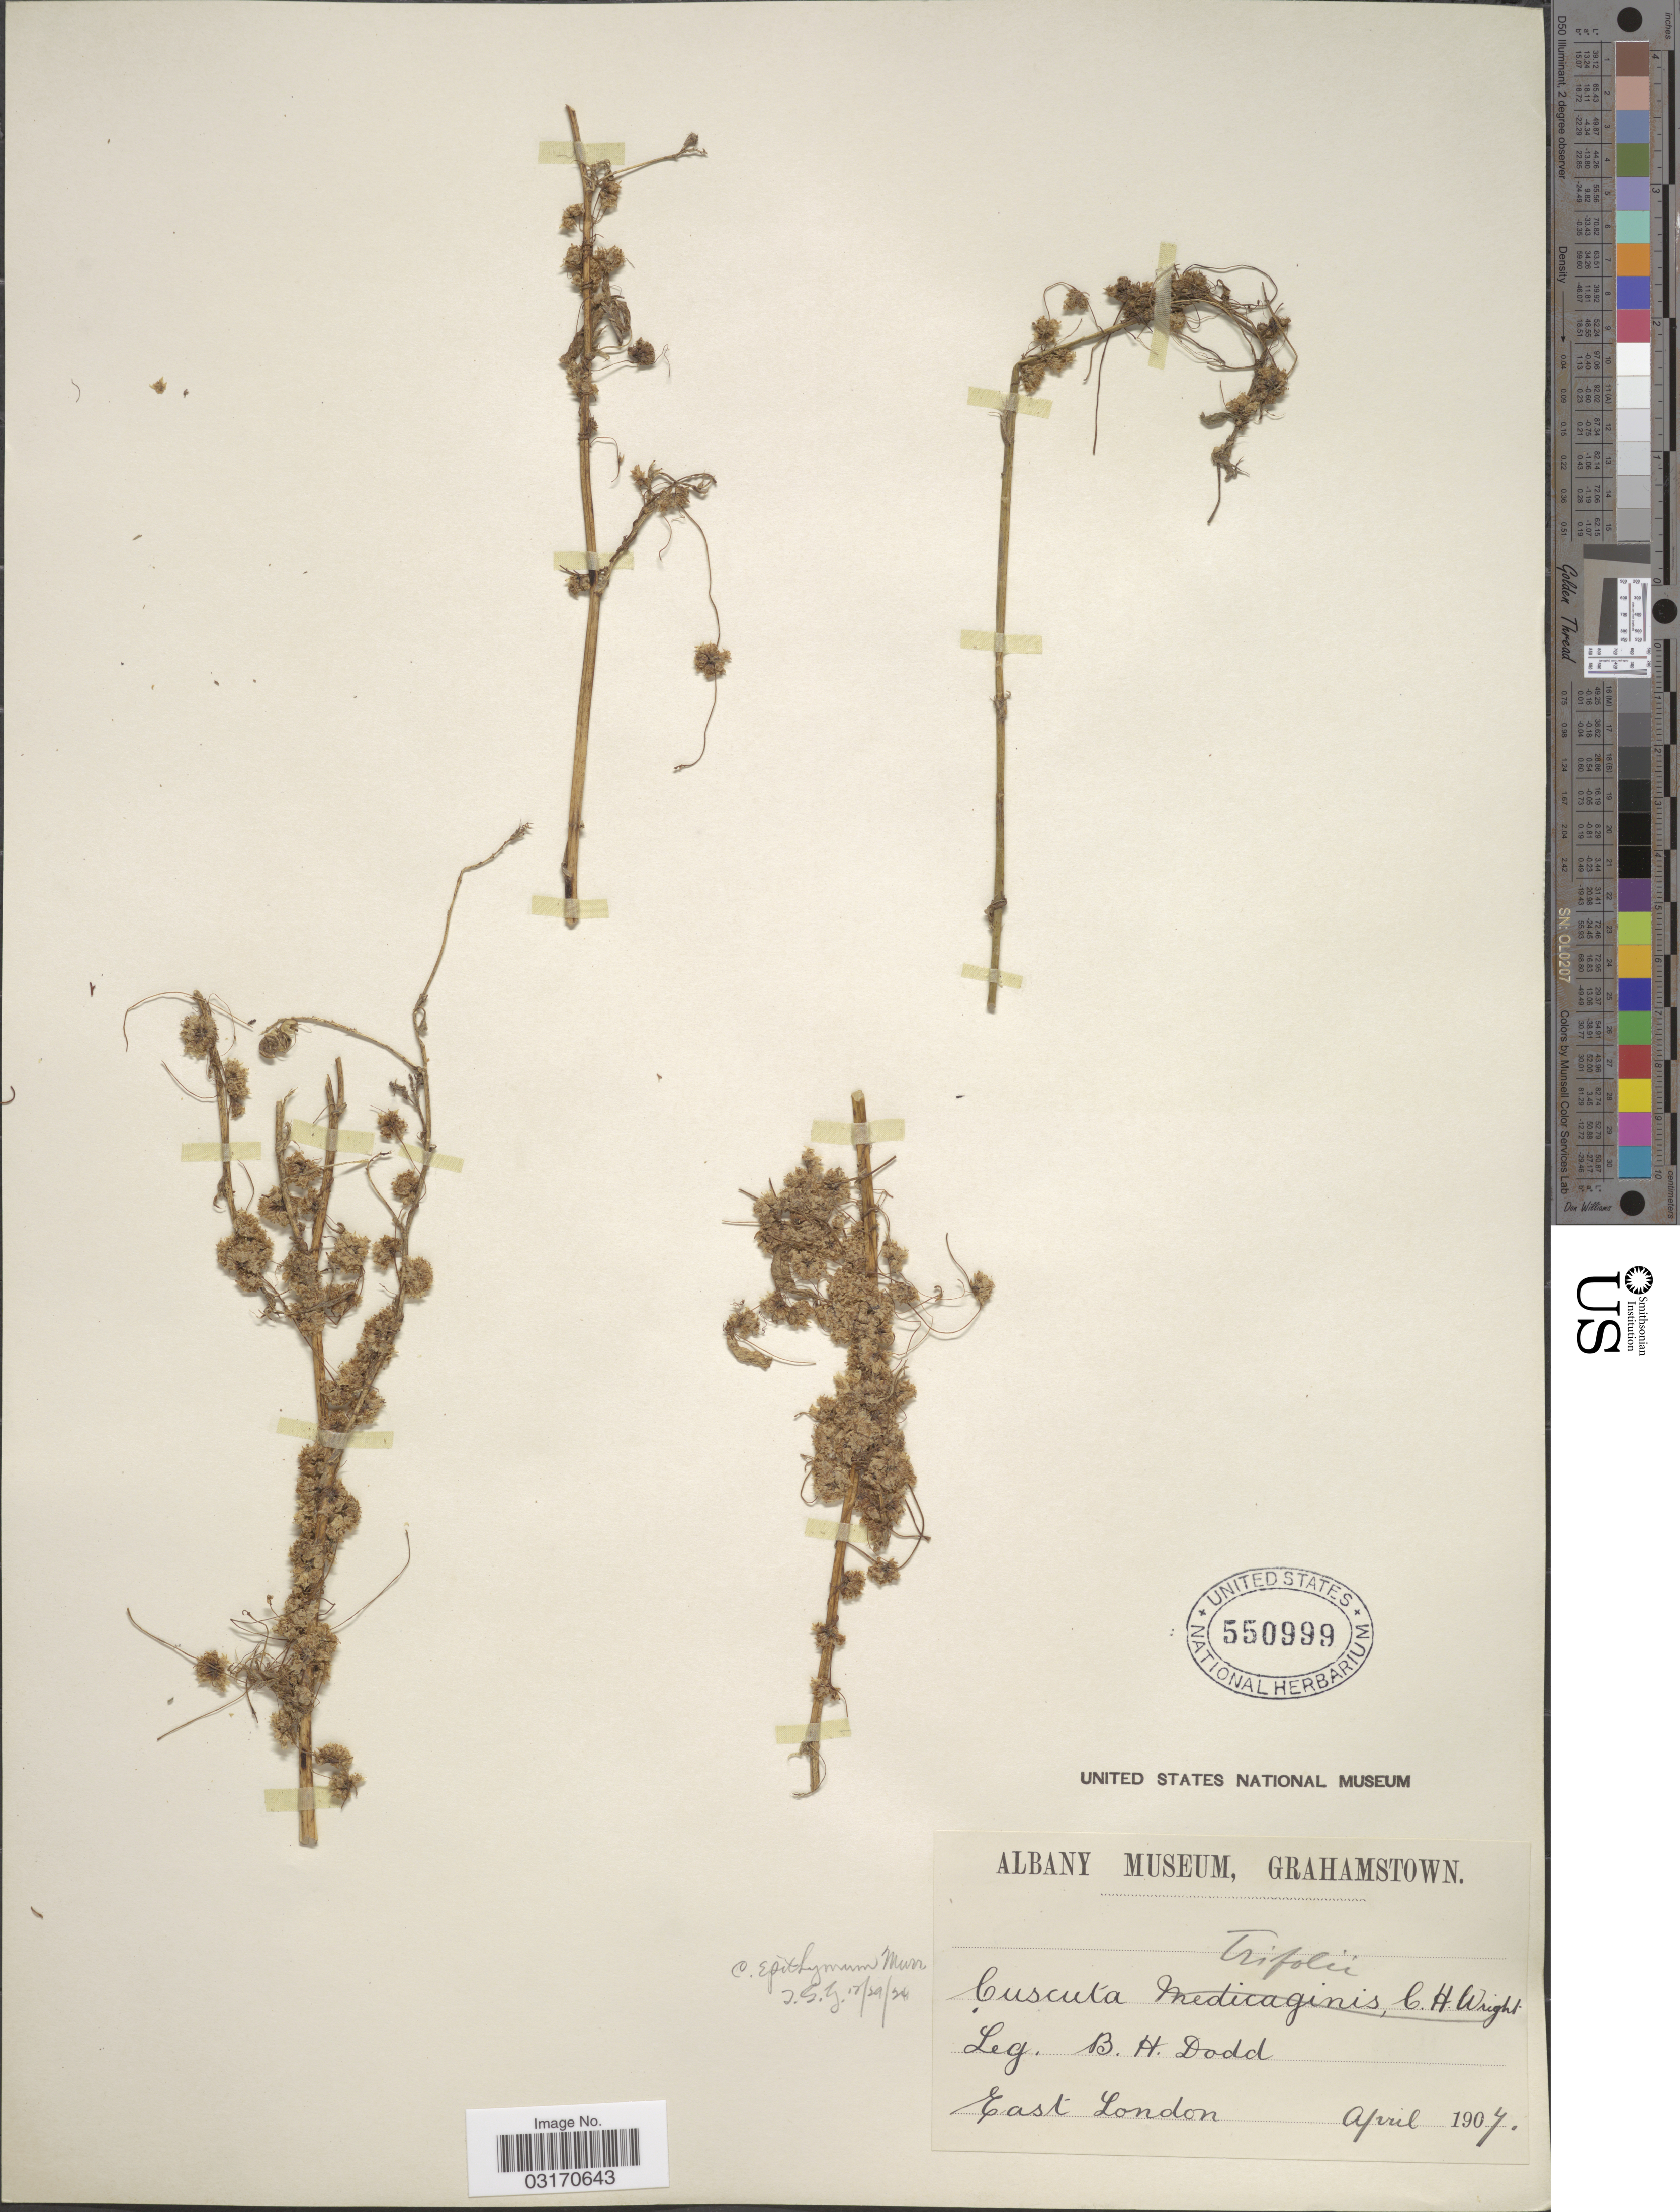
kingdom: Plantae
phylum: Tracheophyta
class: Magnoliopsida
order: Solanales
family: Convolvulaceae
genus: Cuscuta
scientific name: Cuscuta epithymum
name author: Murray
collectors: B. Dodd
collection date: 1904-04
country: South Africa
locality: East London.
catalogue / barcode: US 550999